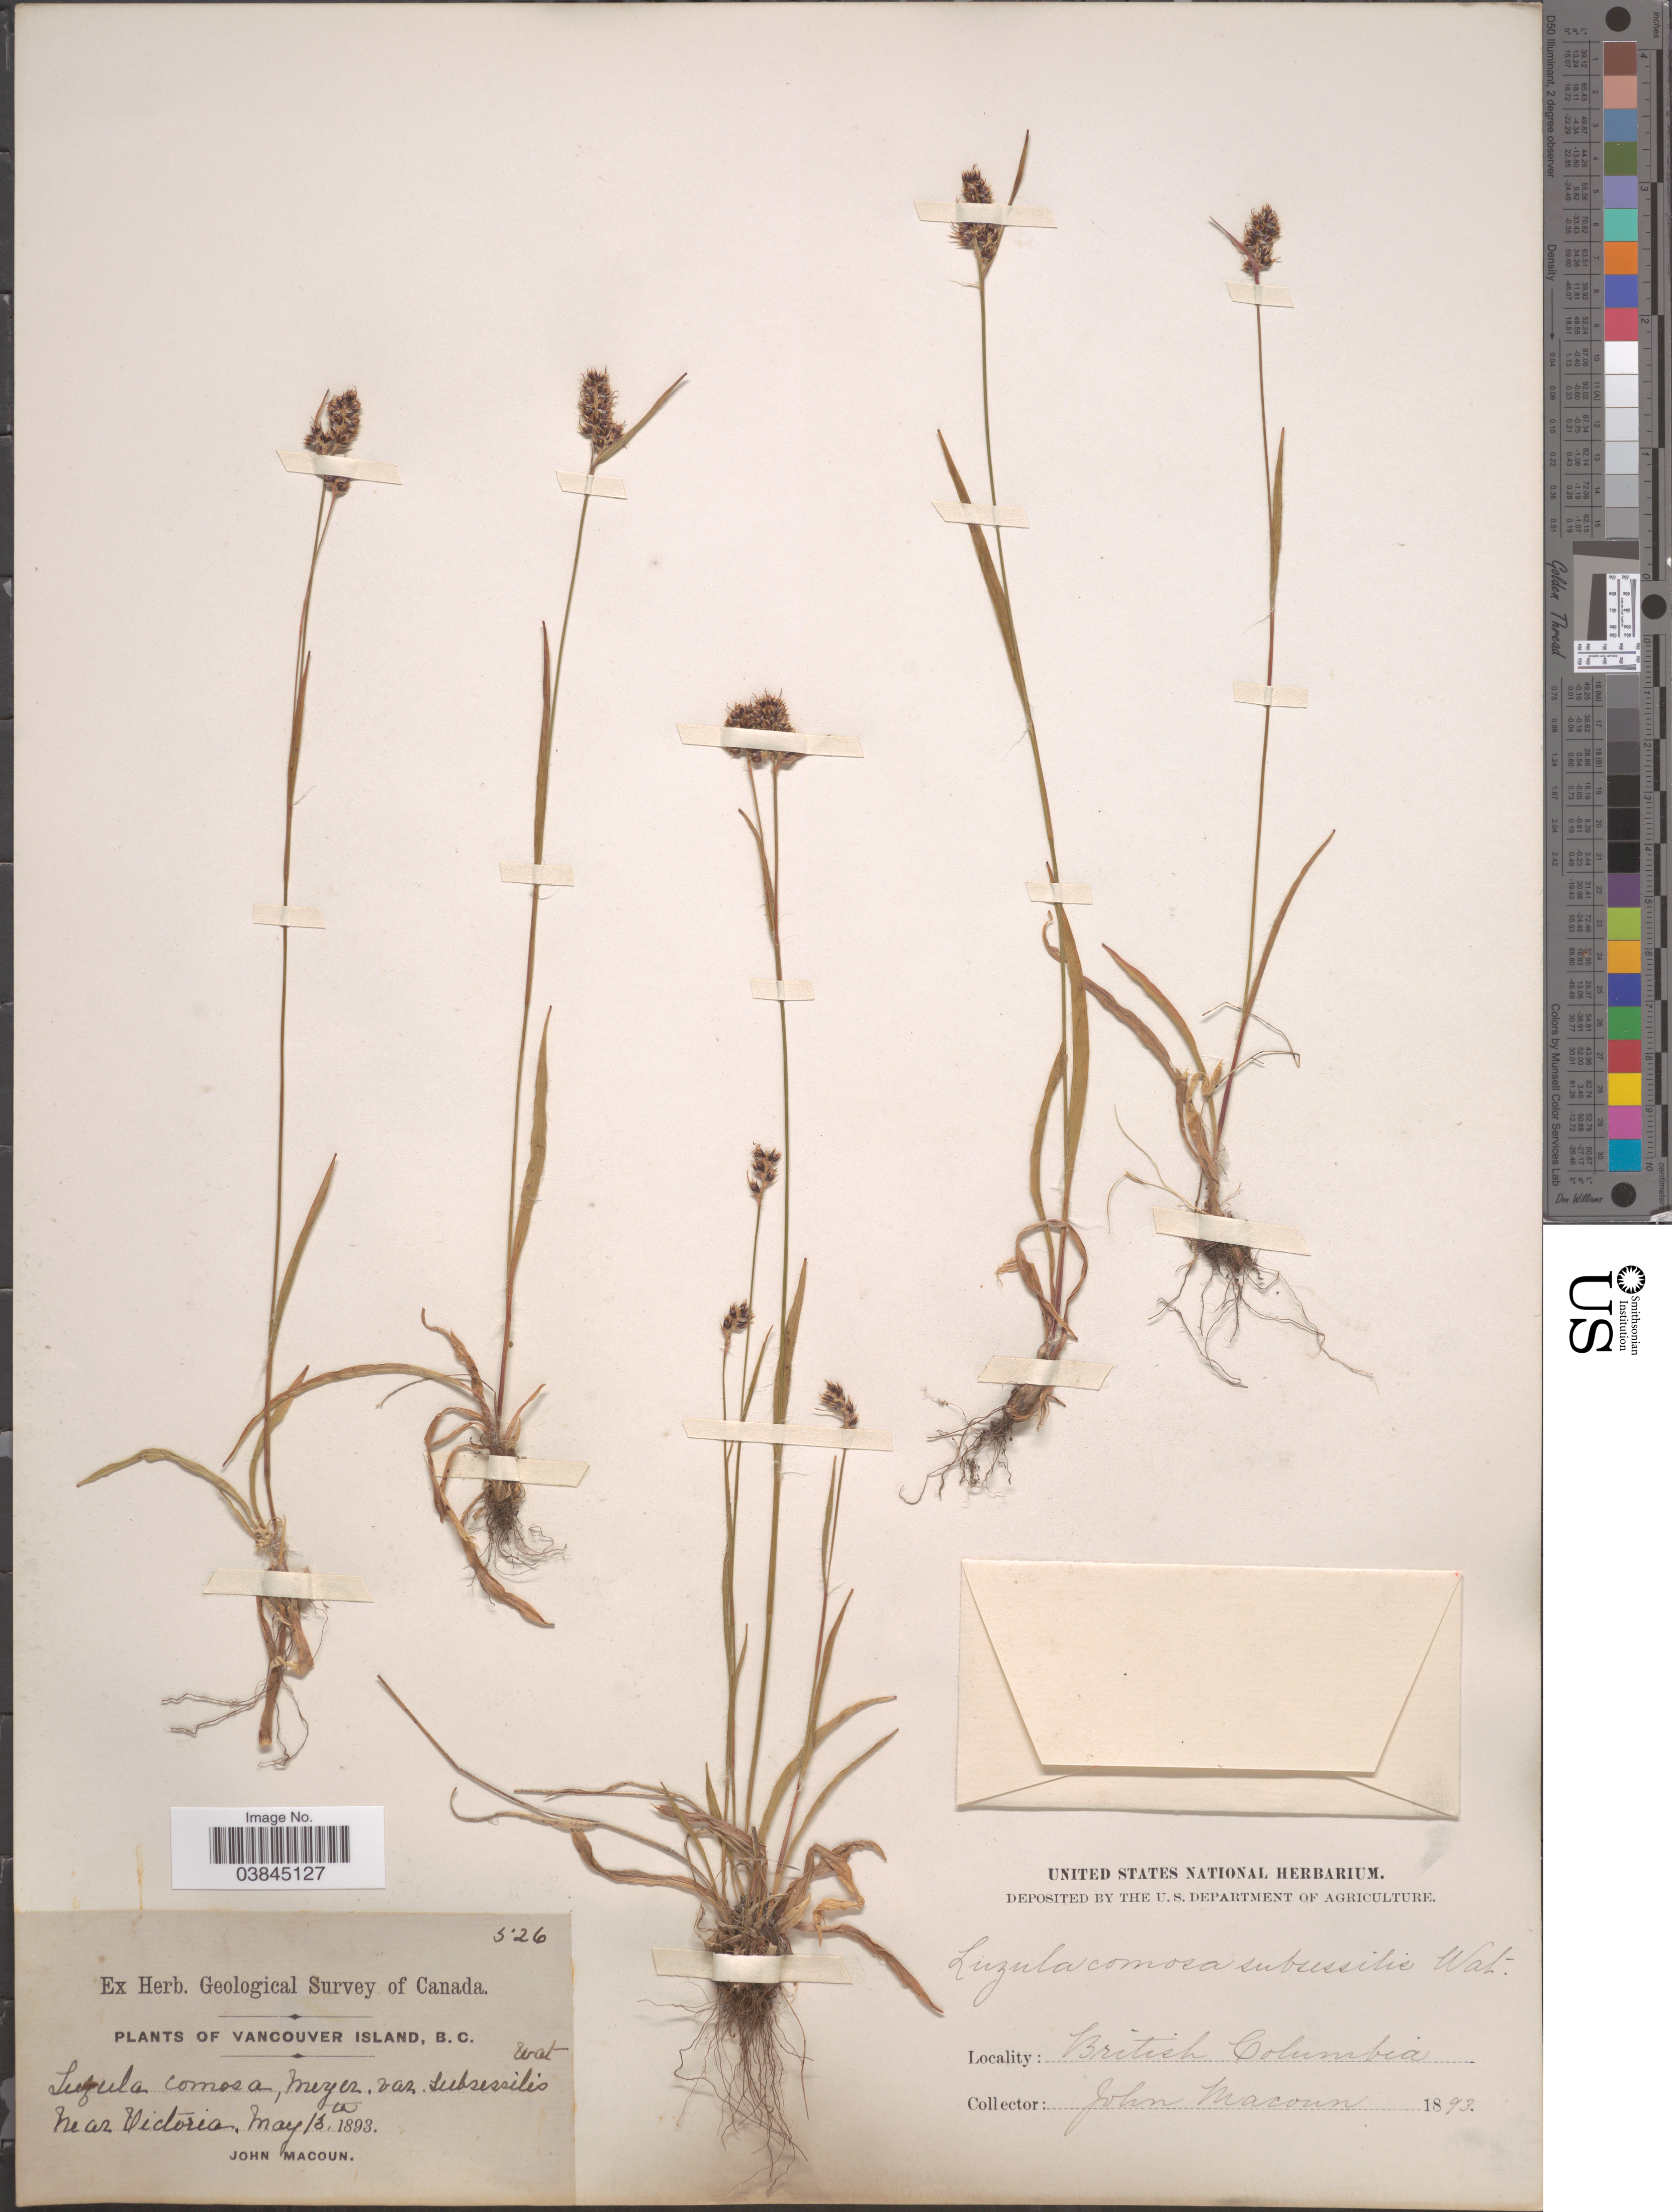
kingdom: Plantae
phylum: Tracheophyta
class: Liliopsida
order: Poales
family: Juncaceae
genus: Luzula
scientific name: Luzula campestris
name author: (L.) DC.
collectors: J. Macoun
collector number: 526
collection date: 1893-05-15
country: Canada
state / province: British Columbia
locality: Vancouver Island. Near Victoria.